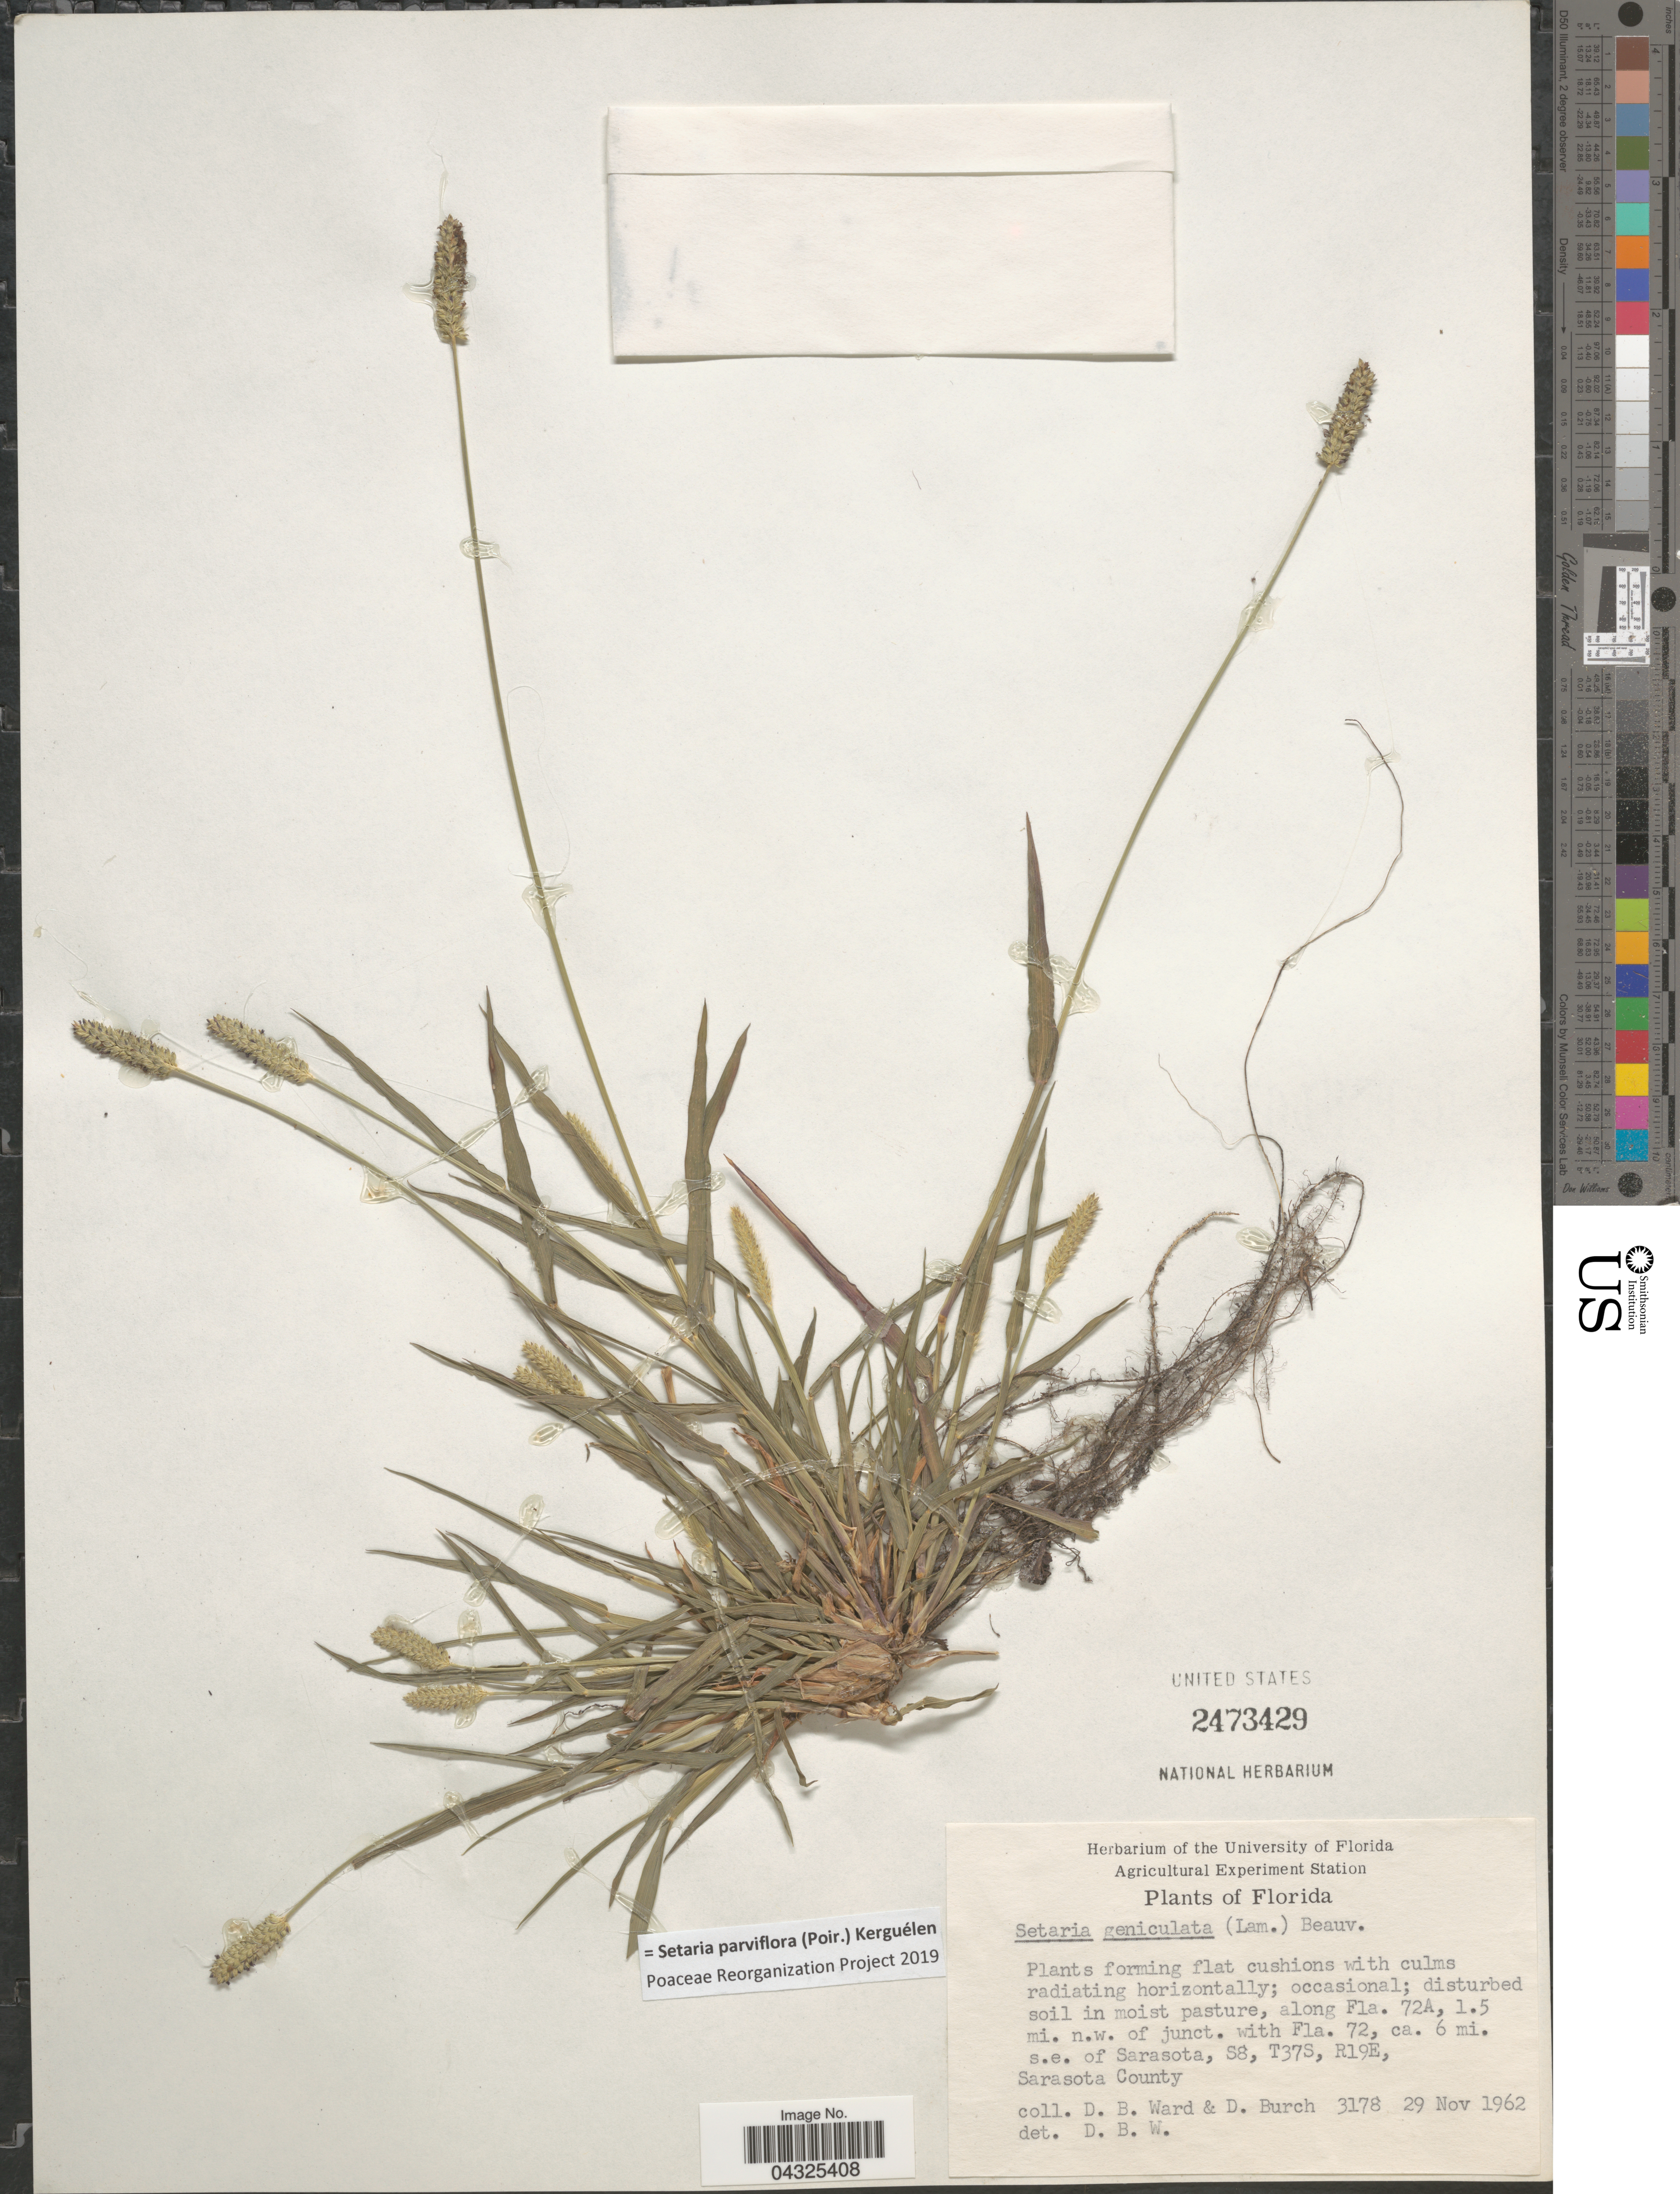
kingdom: Plantae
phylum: Tracheophyta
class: Liliopsida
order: Poales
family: Poaceae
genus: Setaria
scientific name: Setaria parviflora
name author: (Poir.) Kerguélen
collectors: D. B. Ward & D. Burch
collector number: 3178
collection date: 1962-11-29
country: United States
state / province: Florida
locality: Along Fla. 72A, 1.5 mi. n.w. of junct. with Fla. 72, ca. 6 mi. s.e. of Sarasota, S8, T37S, R19E. Sarasota County.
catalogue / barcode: US 2473429